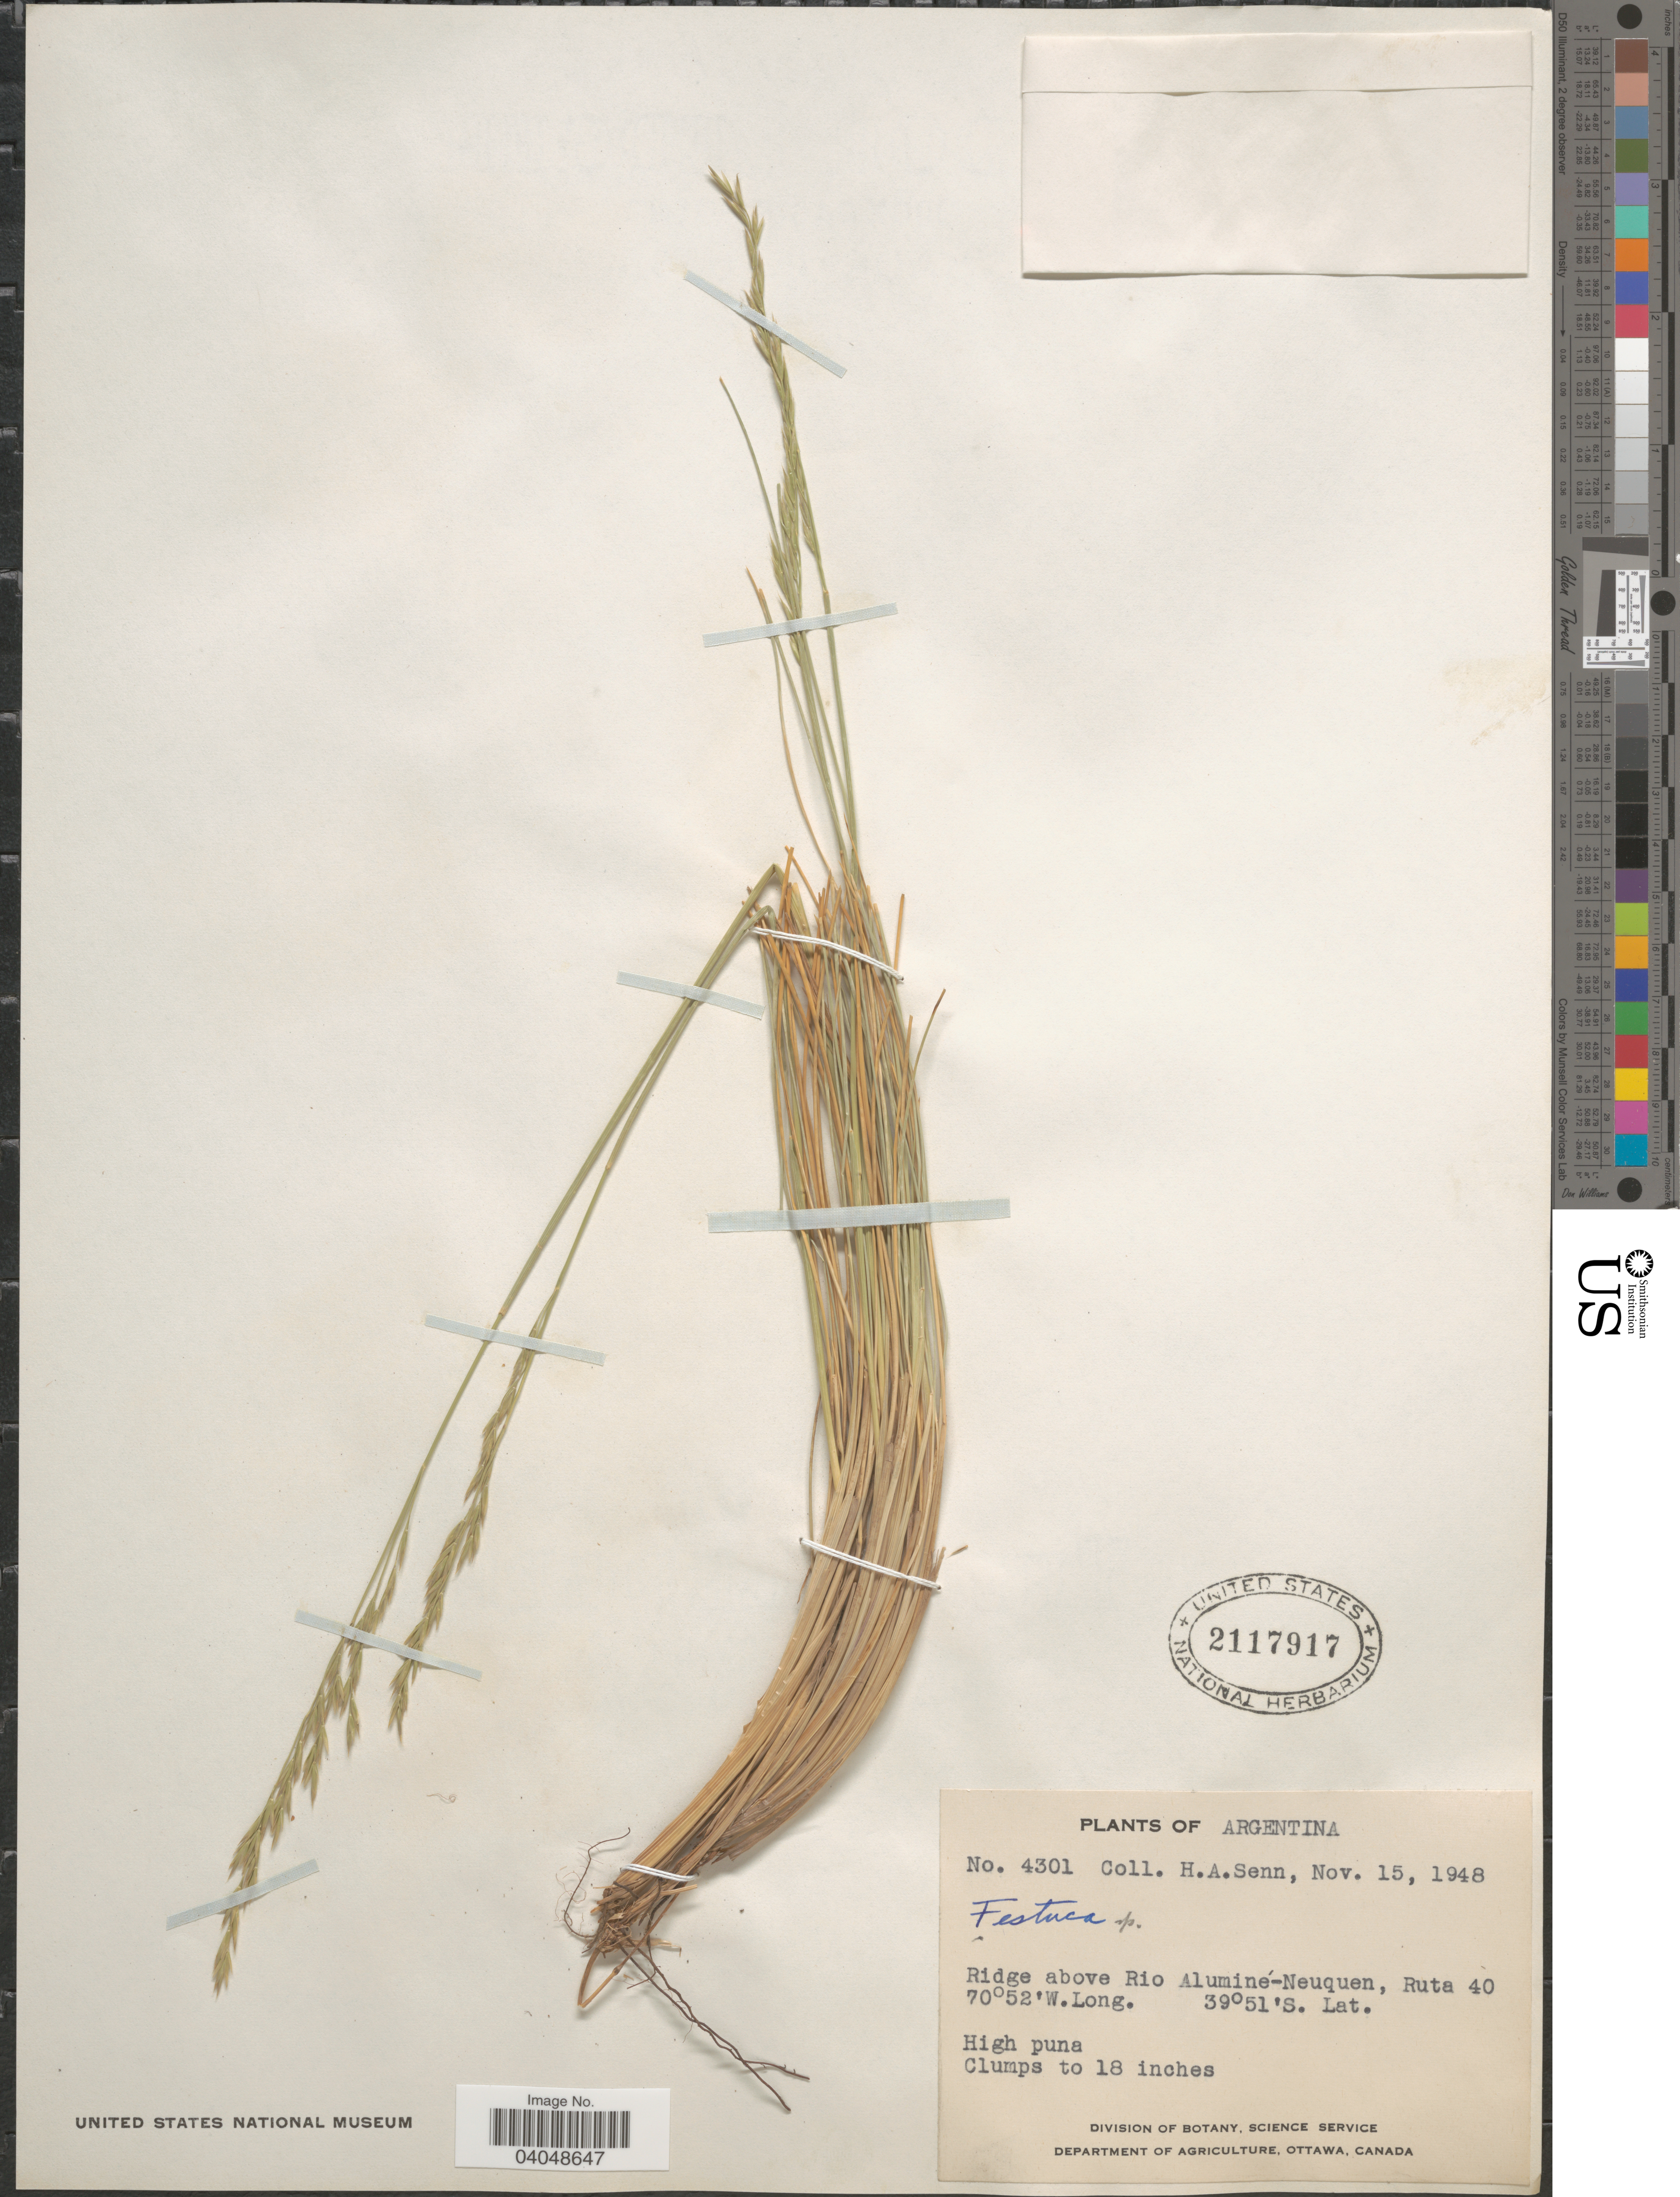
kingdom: Plantae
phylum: Tracheophyta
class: Liliopsida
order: Poales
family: Poaceae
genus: Festuca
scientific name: Festuca sp.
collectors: H. Senn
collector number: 4301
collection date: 1948-11-15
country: Argentina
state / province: Neuquen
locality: Ridge above Rio Aluminé-Neuquen, Ruta 40.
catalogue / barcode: US 2117917